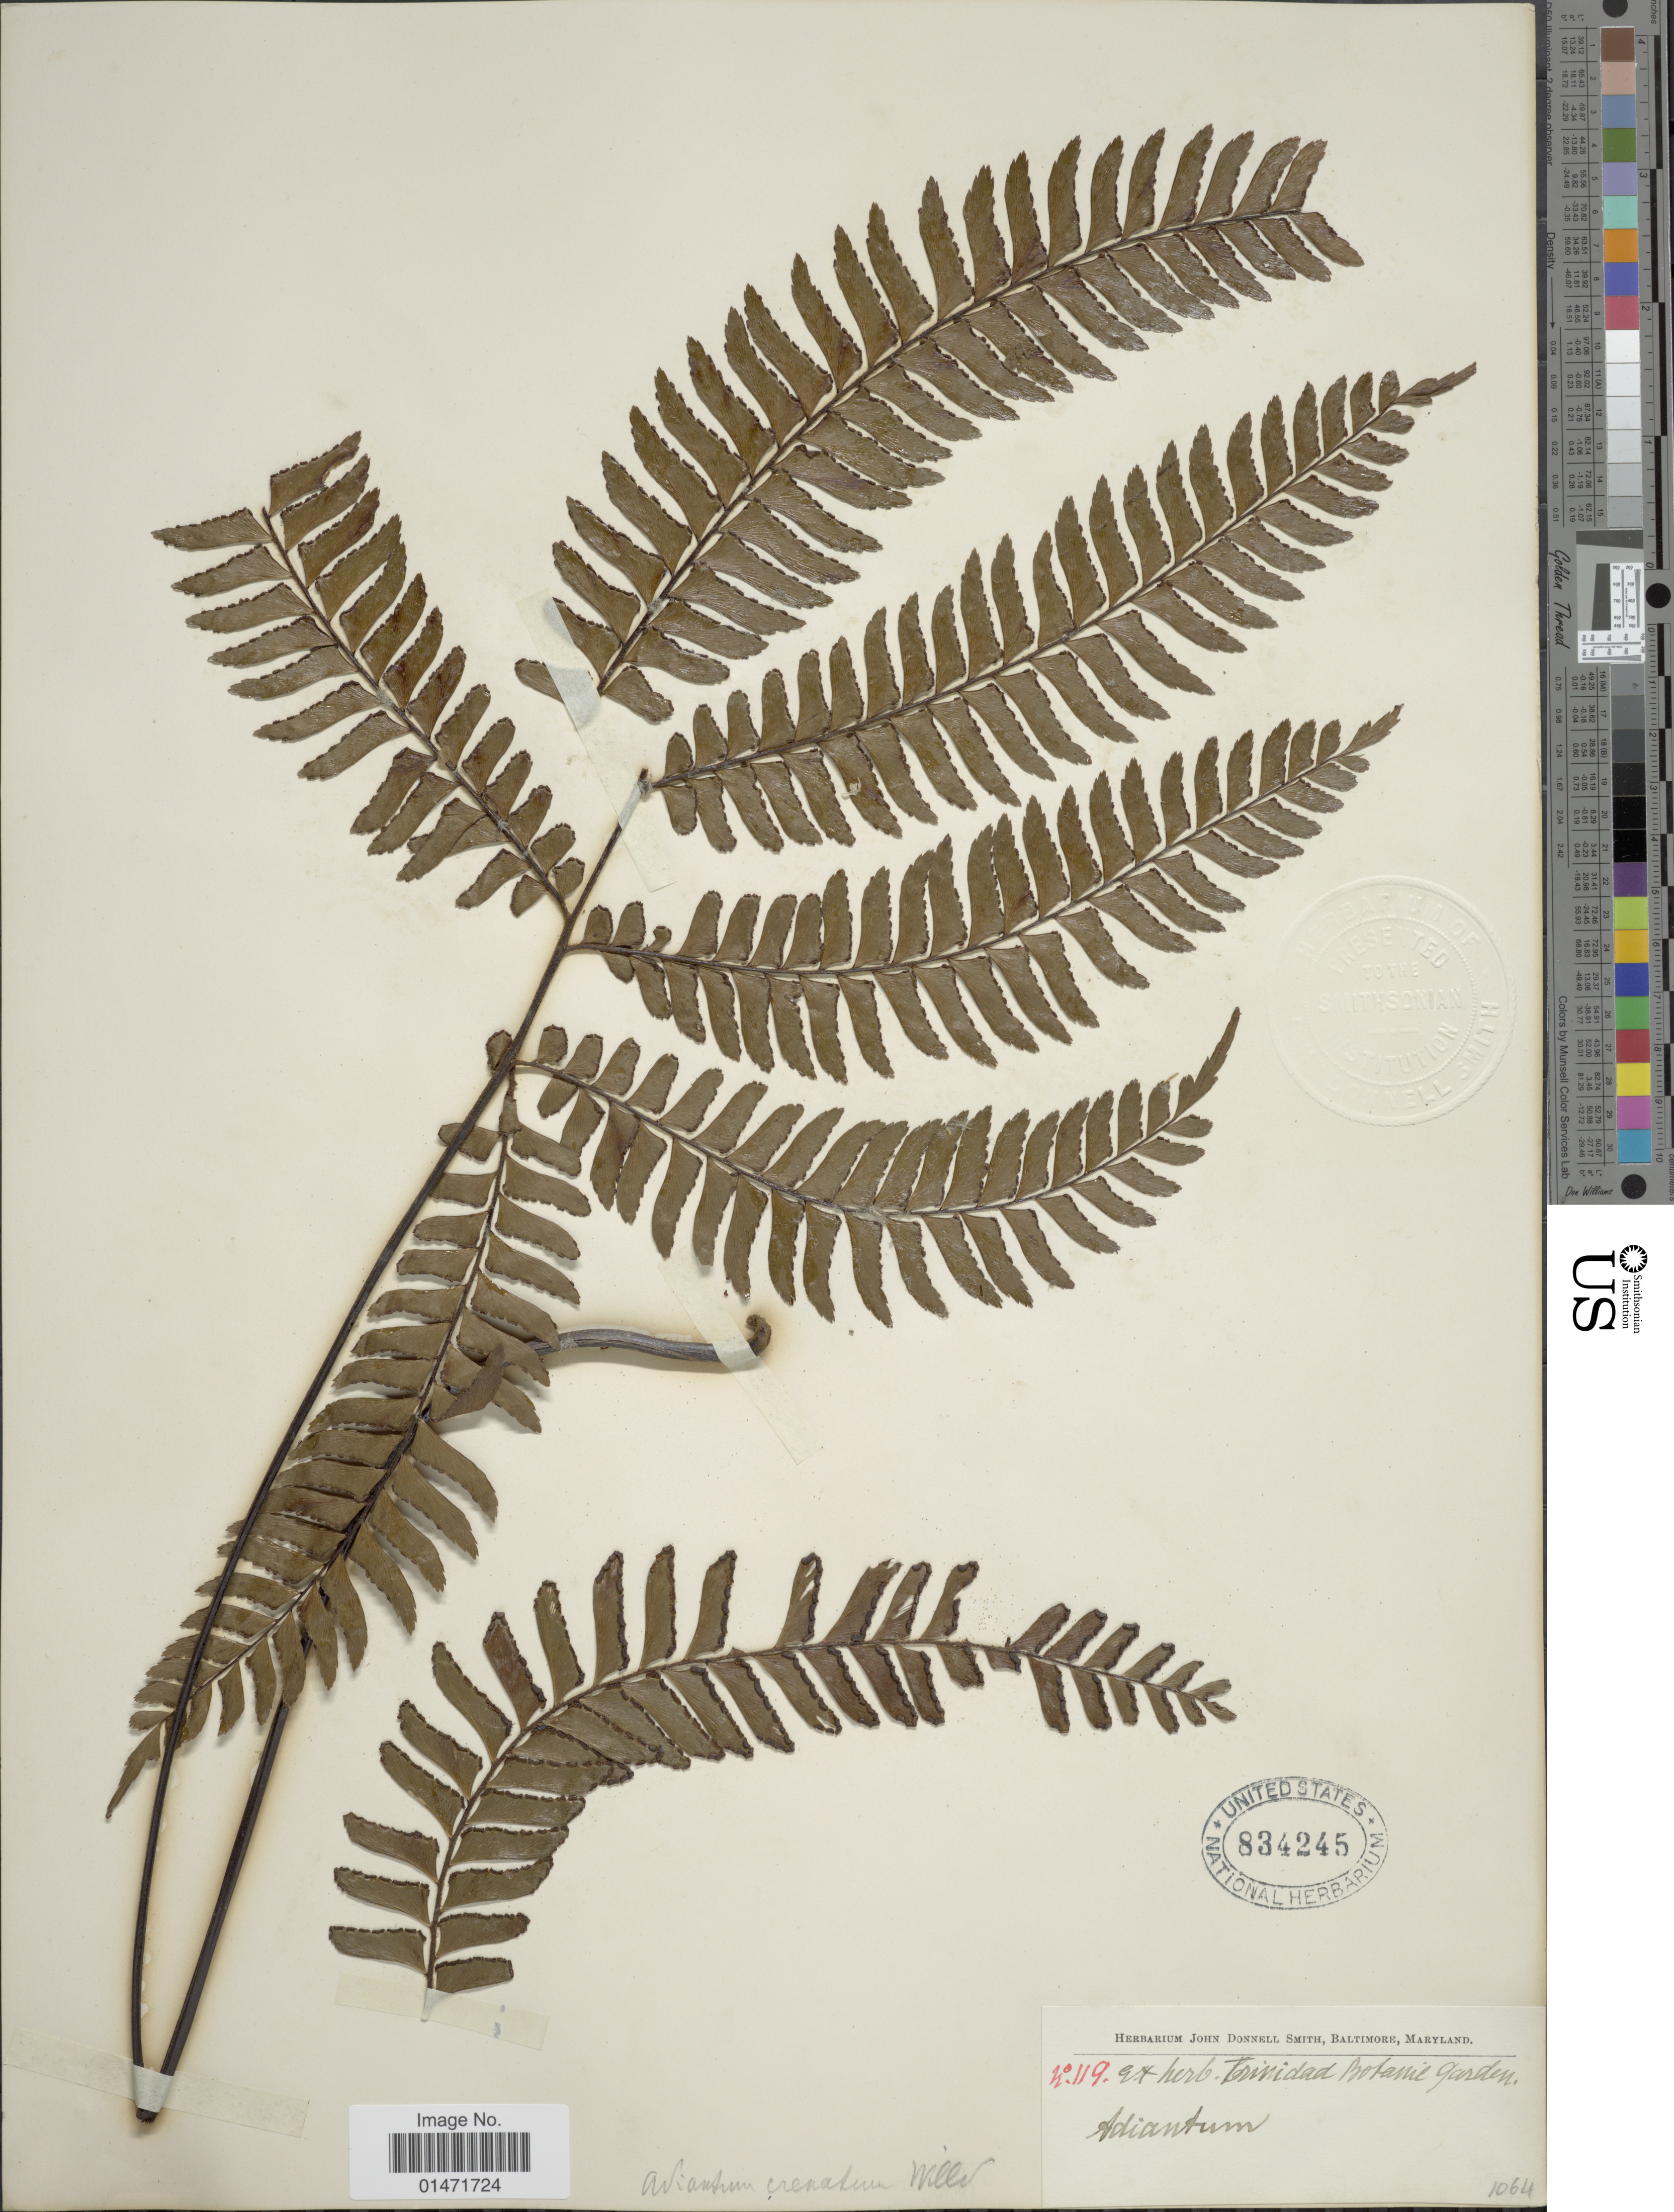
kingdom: Plantae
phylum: Tracheophyta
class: Polypodiopsida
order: Polypodiales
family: Pteridaceae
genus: Adiantum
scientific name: Adiantum tetraphyllum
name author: Humb. & Bonpl. ex Willd.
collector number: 119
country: Trinidad and Tobago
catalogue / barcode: US 834245